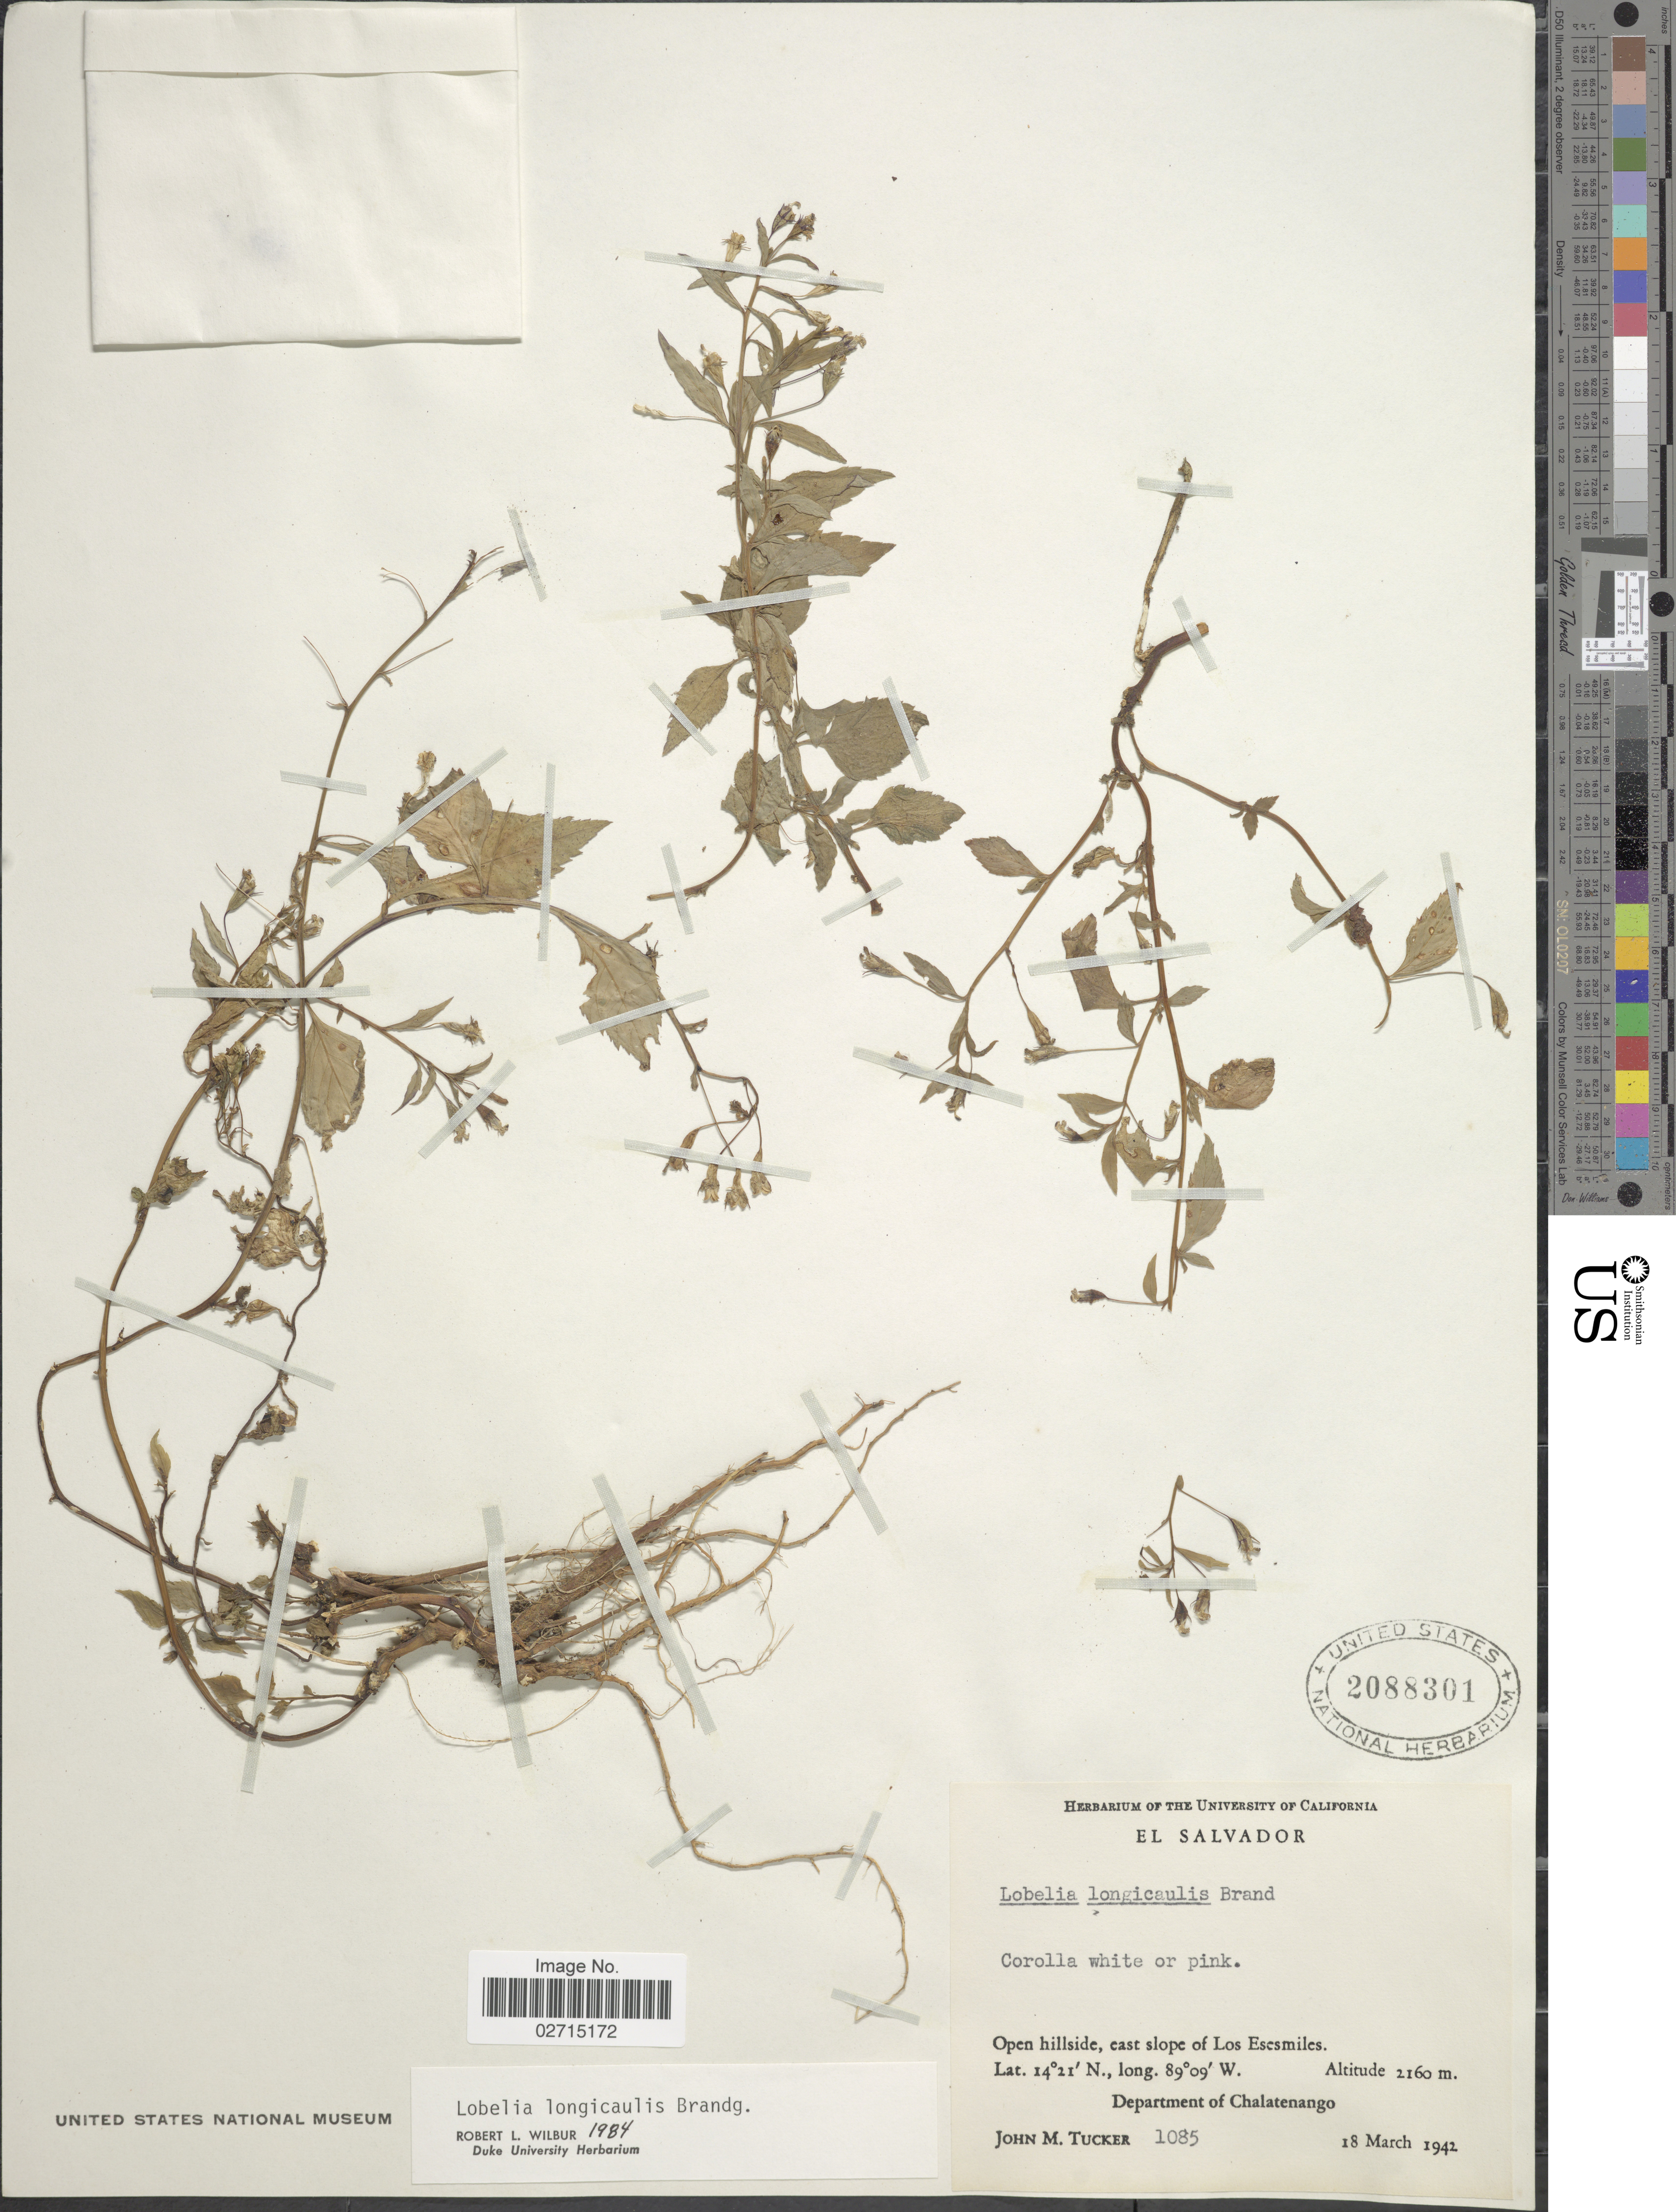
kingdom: Plantae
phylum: Tracheophyta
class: Magnoliopsida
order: Asterales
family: Campanulaceae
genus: Lobelia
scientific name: Lobelia longicaulis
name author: Brandegee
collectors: J. M. Tucker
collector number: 1085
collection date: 1942-03-18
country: El Salvador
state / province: Chalatenango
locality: Open hillside, east slope of Los Esesmiles, Department of Chalatenango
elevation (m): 2160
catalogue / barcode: US 2088301